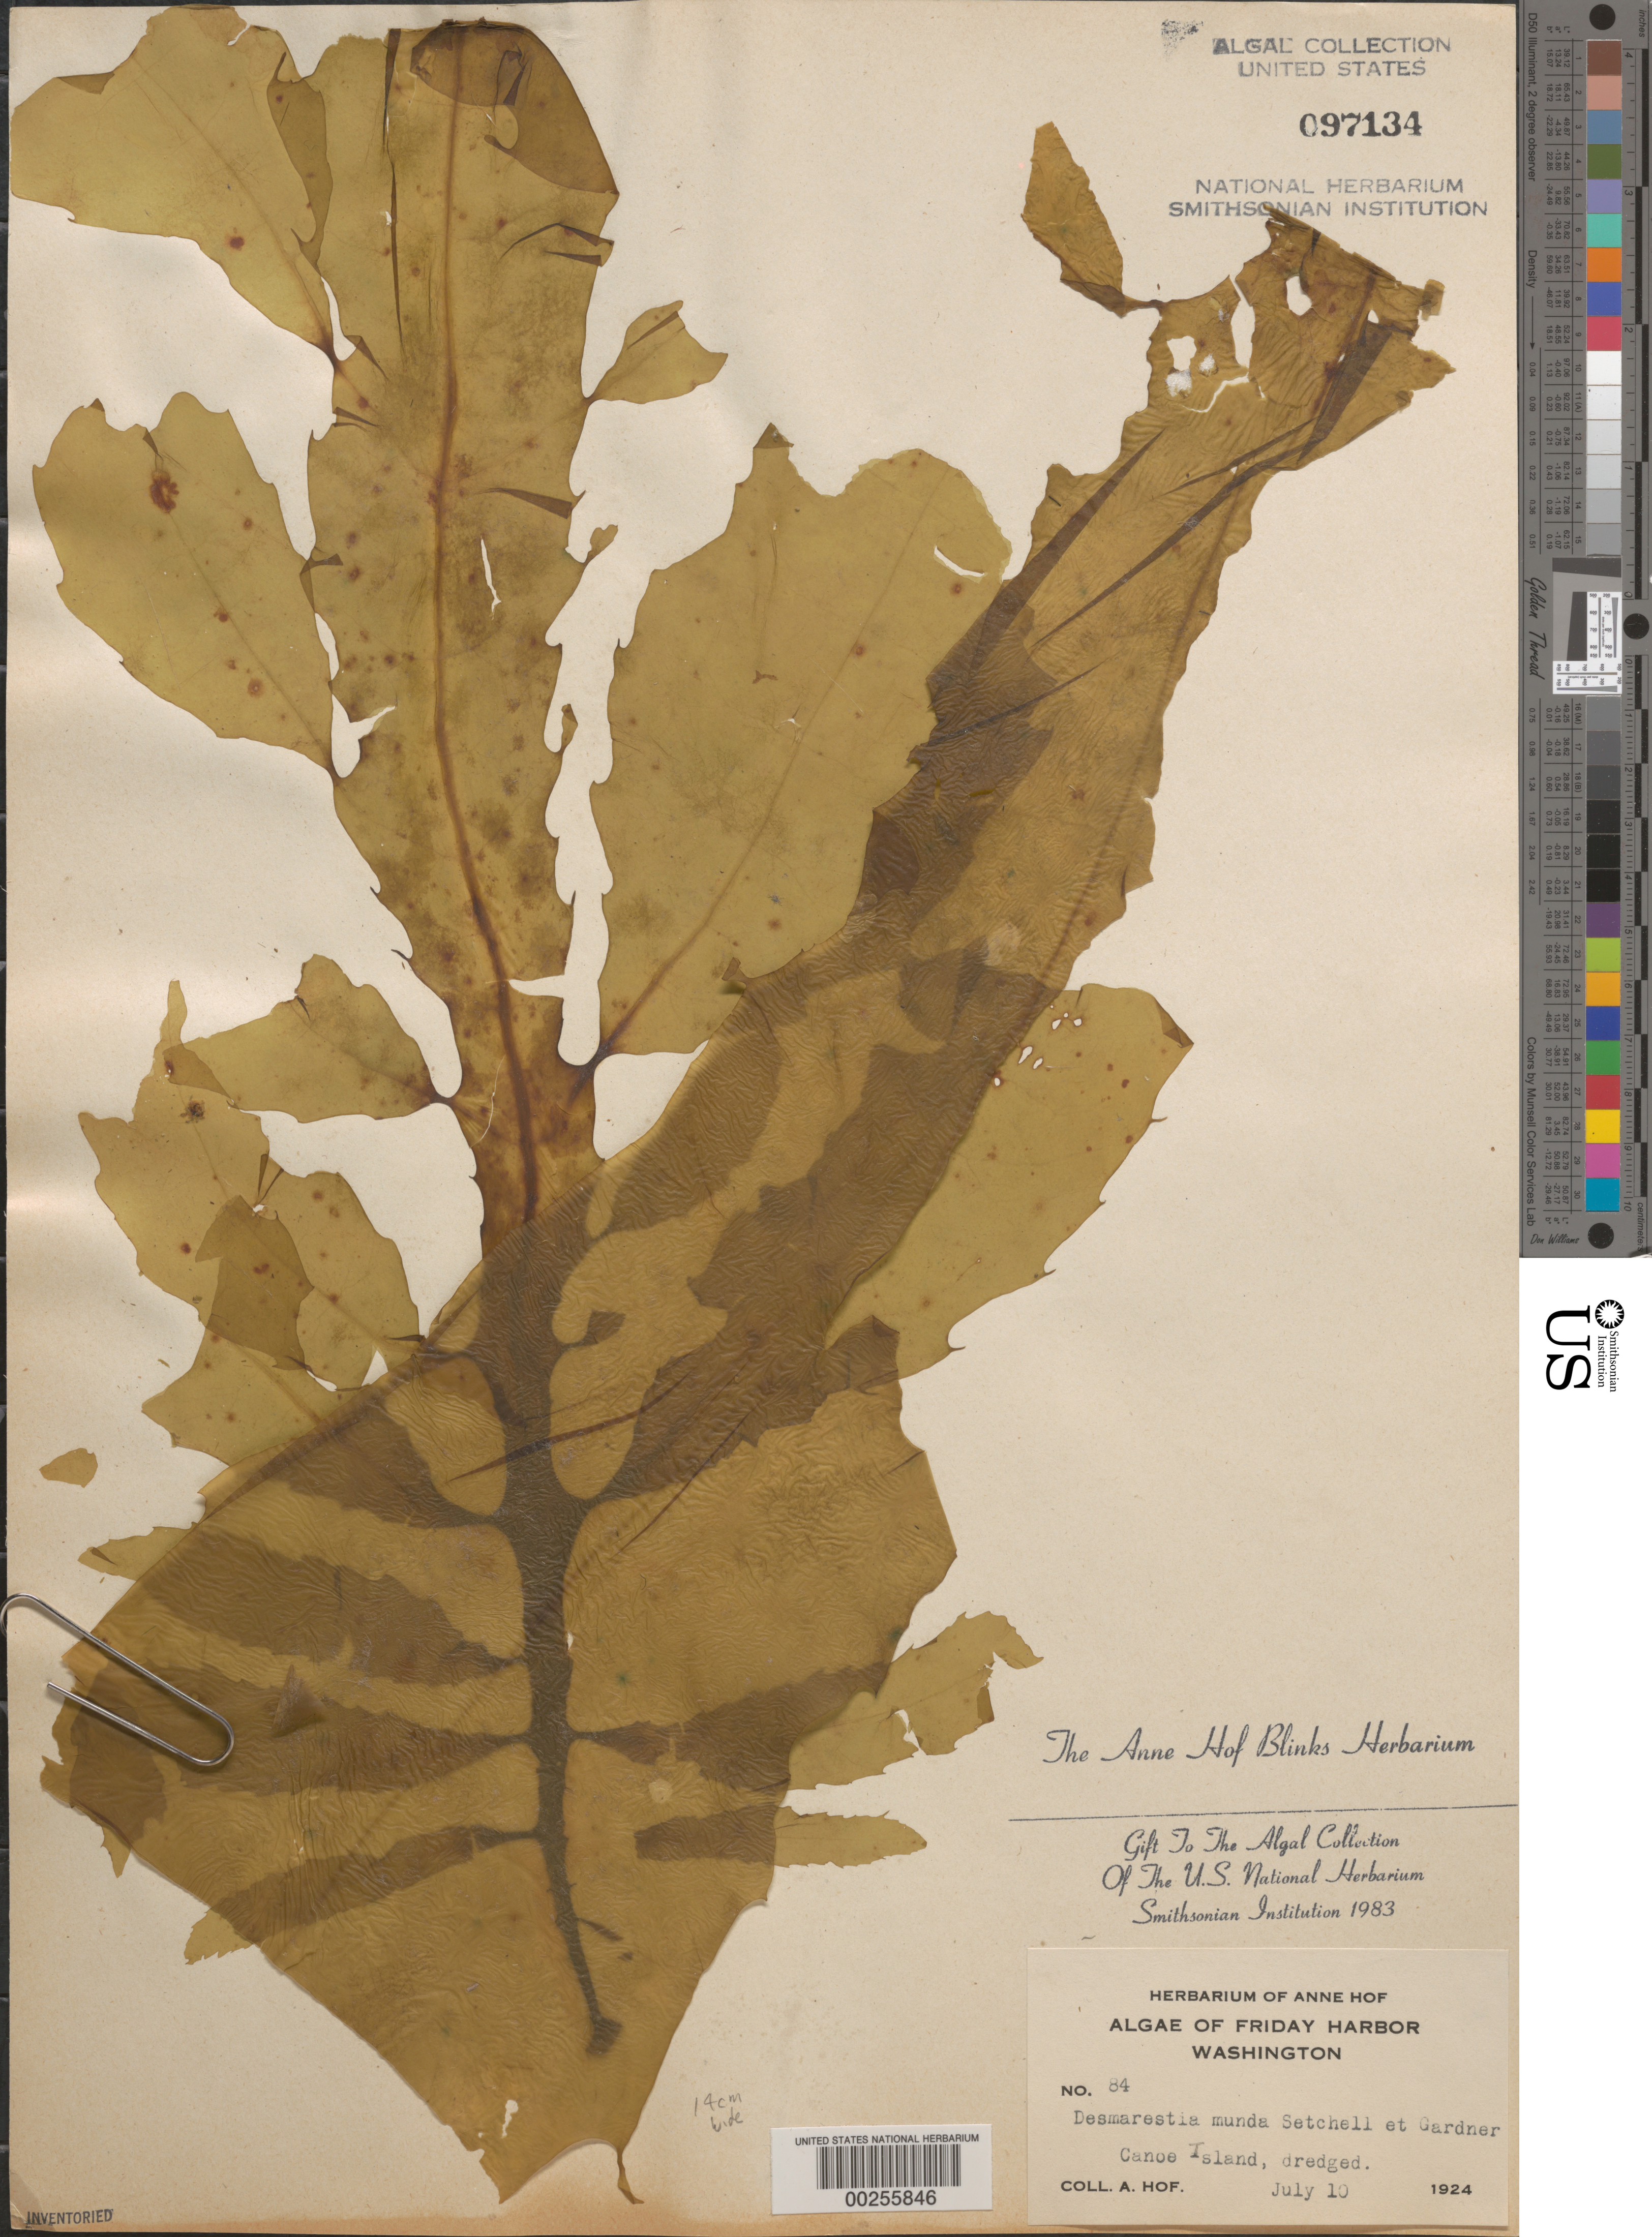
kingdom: Chromista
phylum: Ochrophyta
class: Phaeophyceae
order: Desmarestiales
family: Desmarestiaceae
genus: Desmarestia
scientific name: Desmarestia munda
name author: Setch. & N.L. Gardner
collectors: A. Blinks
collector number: AHB 84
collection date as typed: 10 Jul 1924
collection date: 1924-07-10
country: United States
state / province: Washington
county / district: San Juan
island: Canoe Island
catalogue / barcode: US 97134